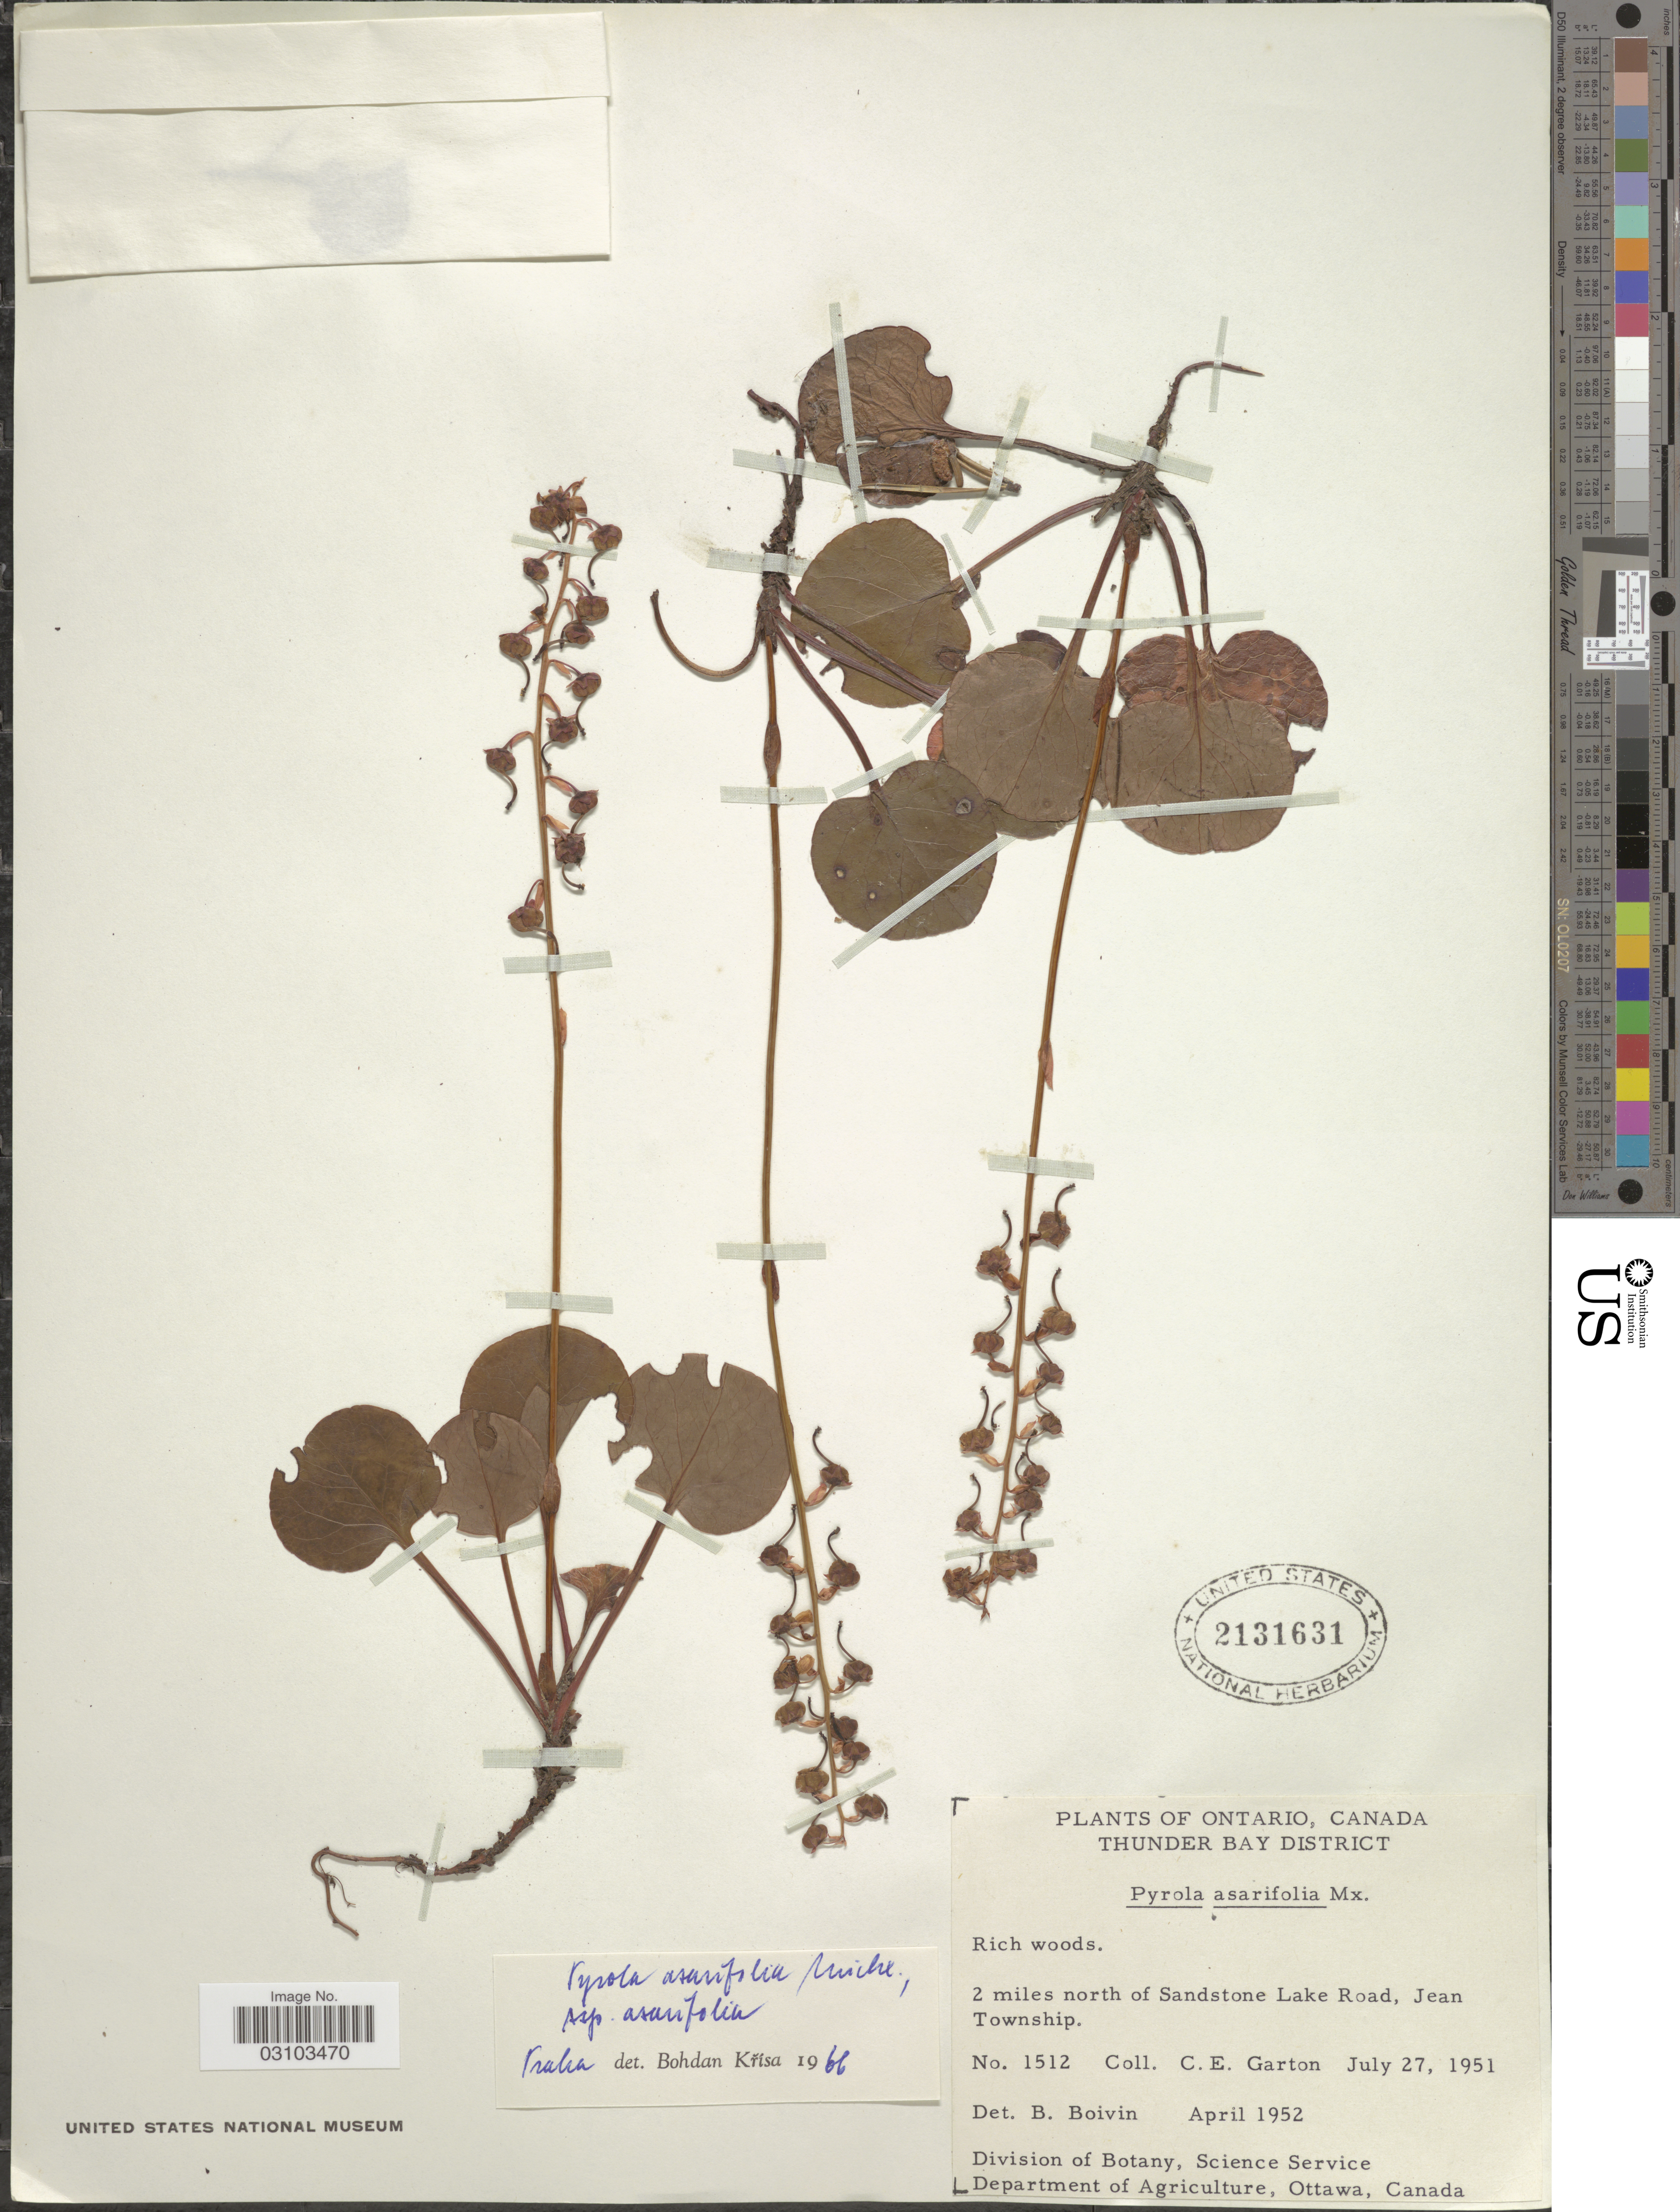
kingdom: Plantae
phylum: Tracheophyta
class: Magnoliopsida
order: Ericales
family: Ericaceae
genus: Pyrola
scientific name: Pyrola asarifolia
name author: Michx.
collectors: C. E. Garton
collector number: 1512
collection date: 1951-07-27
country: Canada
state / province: Ontario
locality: Thunder Bay District, 2 miles north of Sandstone Lake Road, Jean Township.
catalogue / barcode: US 2131631